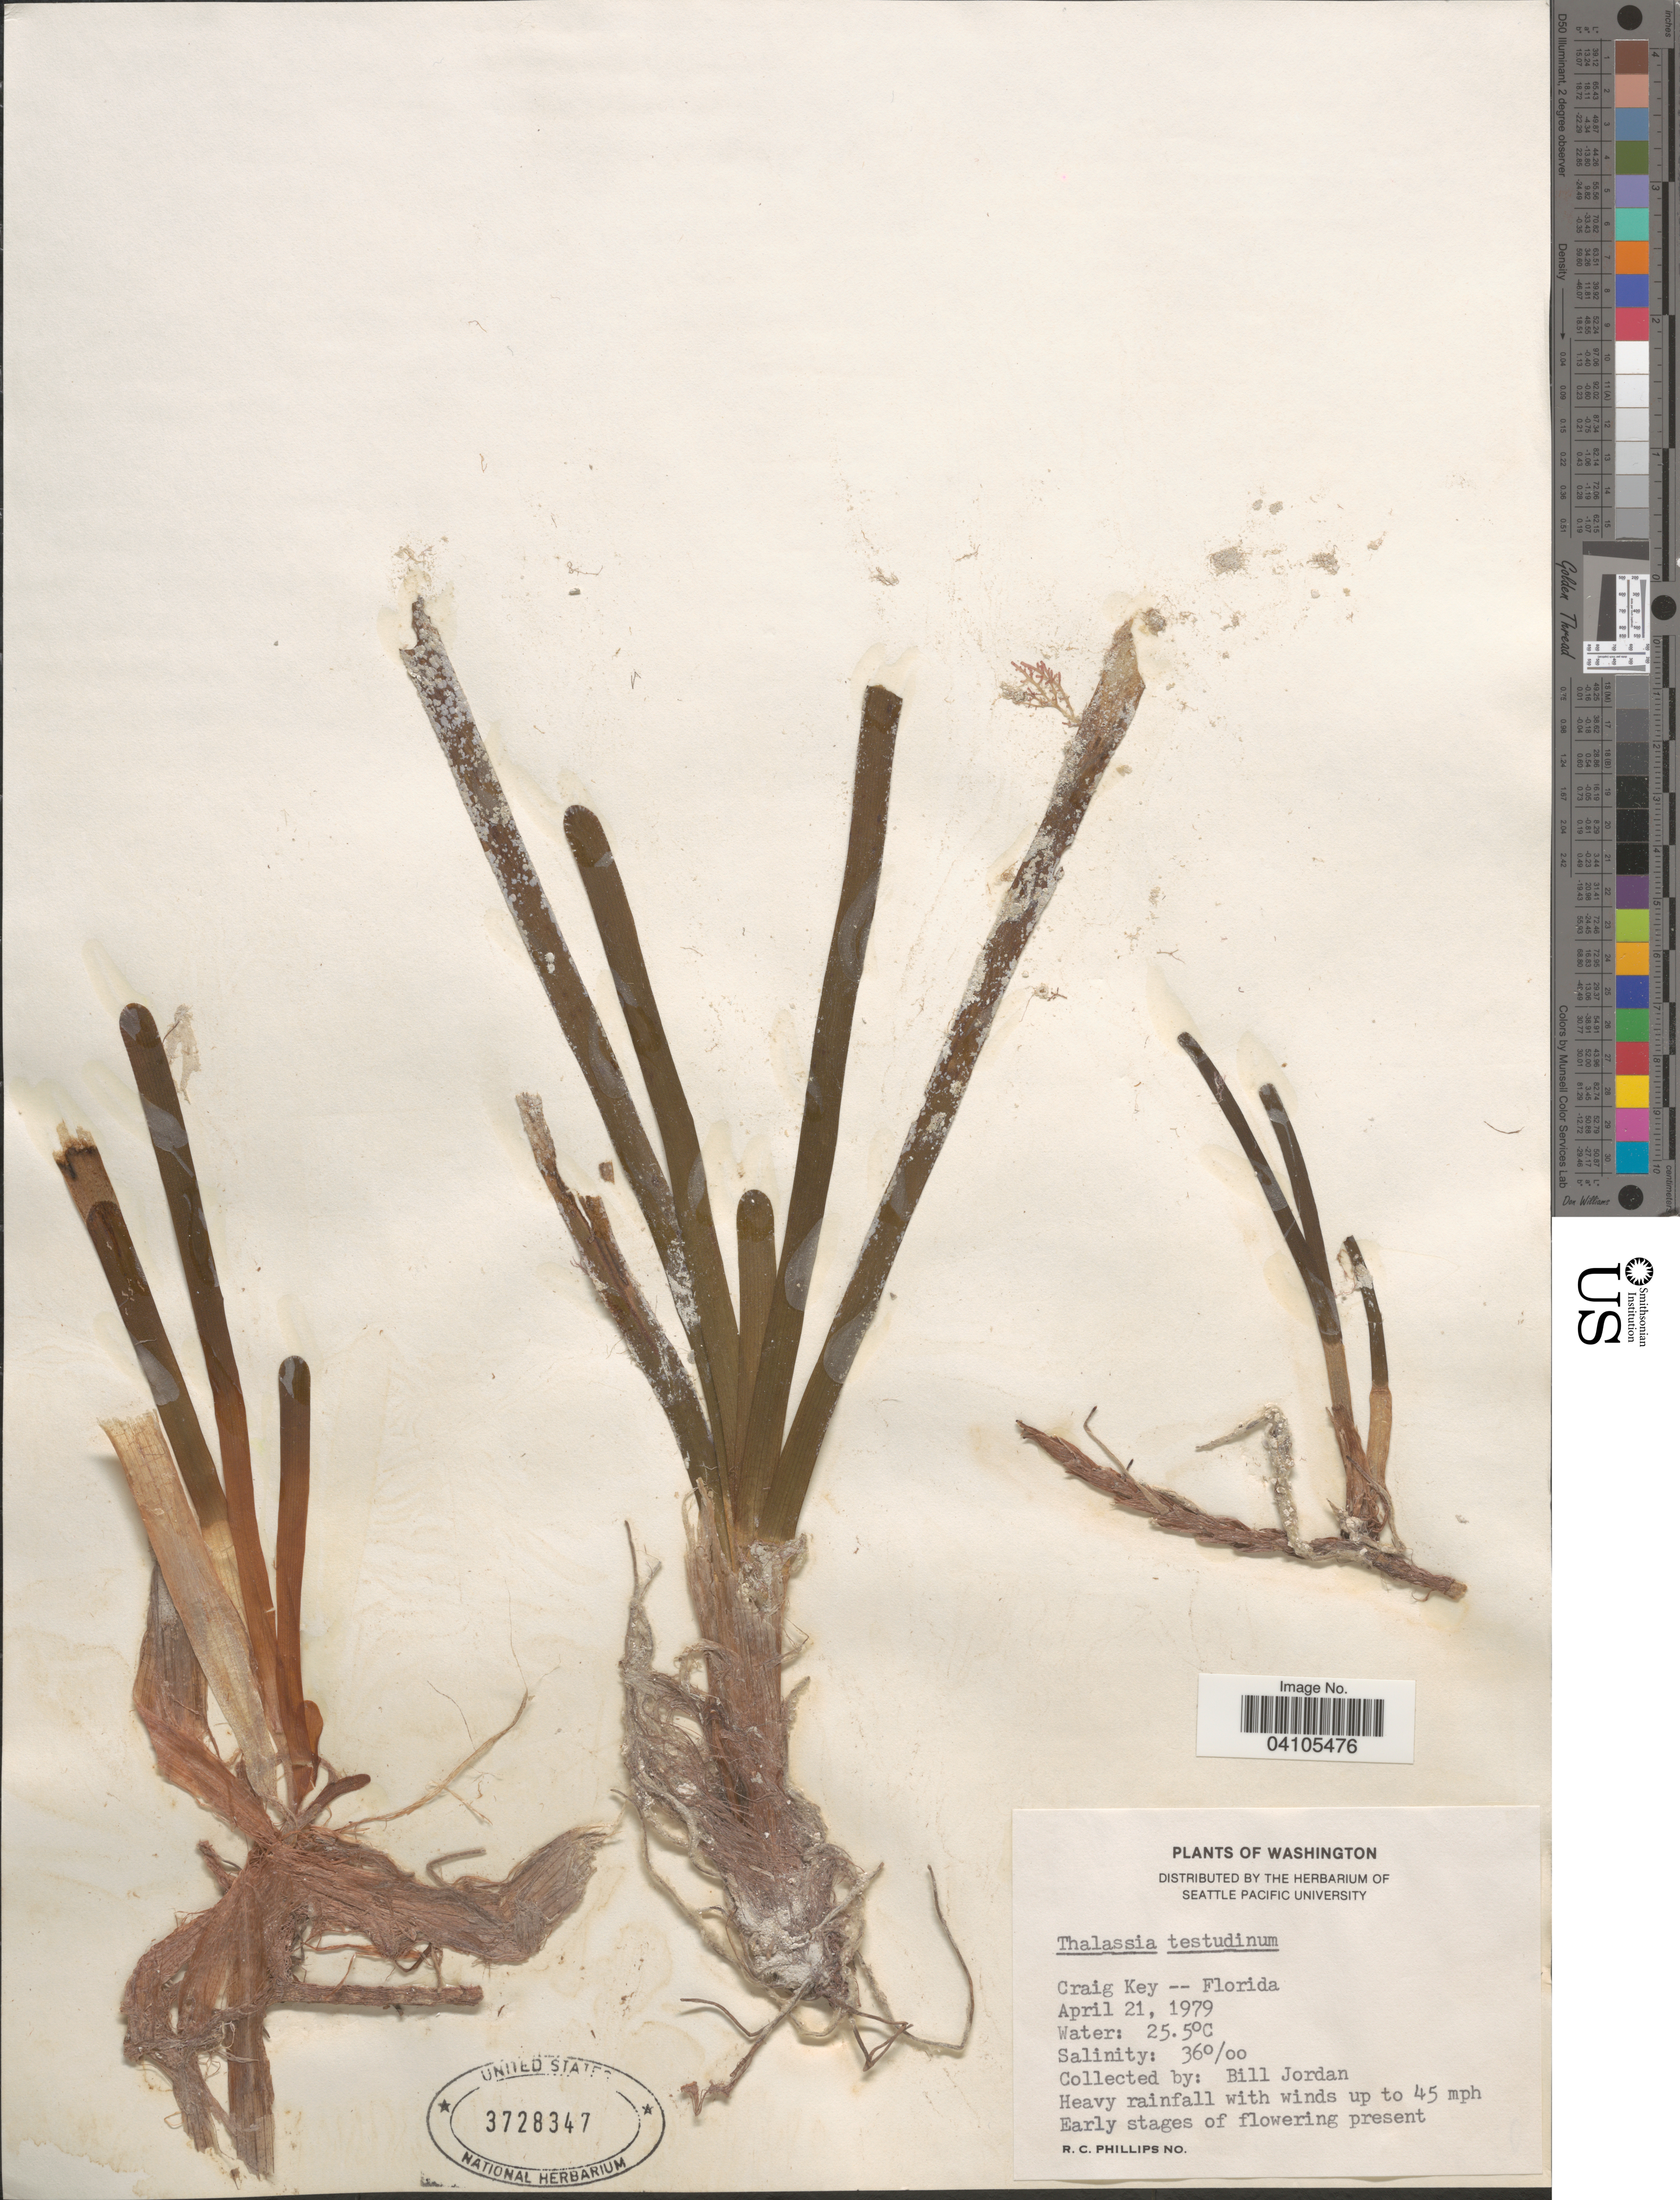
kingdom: Plantae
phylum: Tracheophyta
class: Liliopsida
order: Alismatales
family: Hydrocharitaceae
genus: Thalassia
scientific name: Thalassia testudinum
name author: Banks & Sol. ex K.D. Koenig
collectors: B. Jordan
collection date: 1979-04-21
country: United States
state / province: Florida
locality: Craig Key.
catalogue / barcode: US 3728347